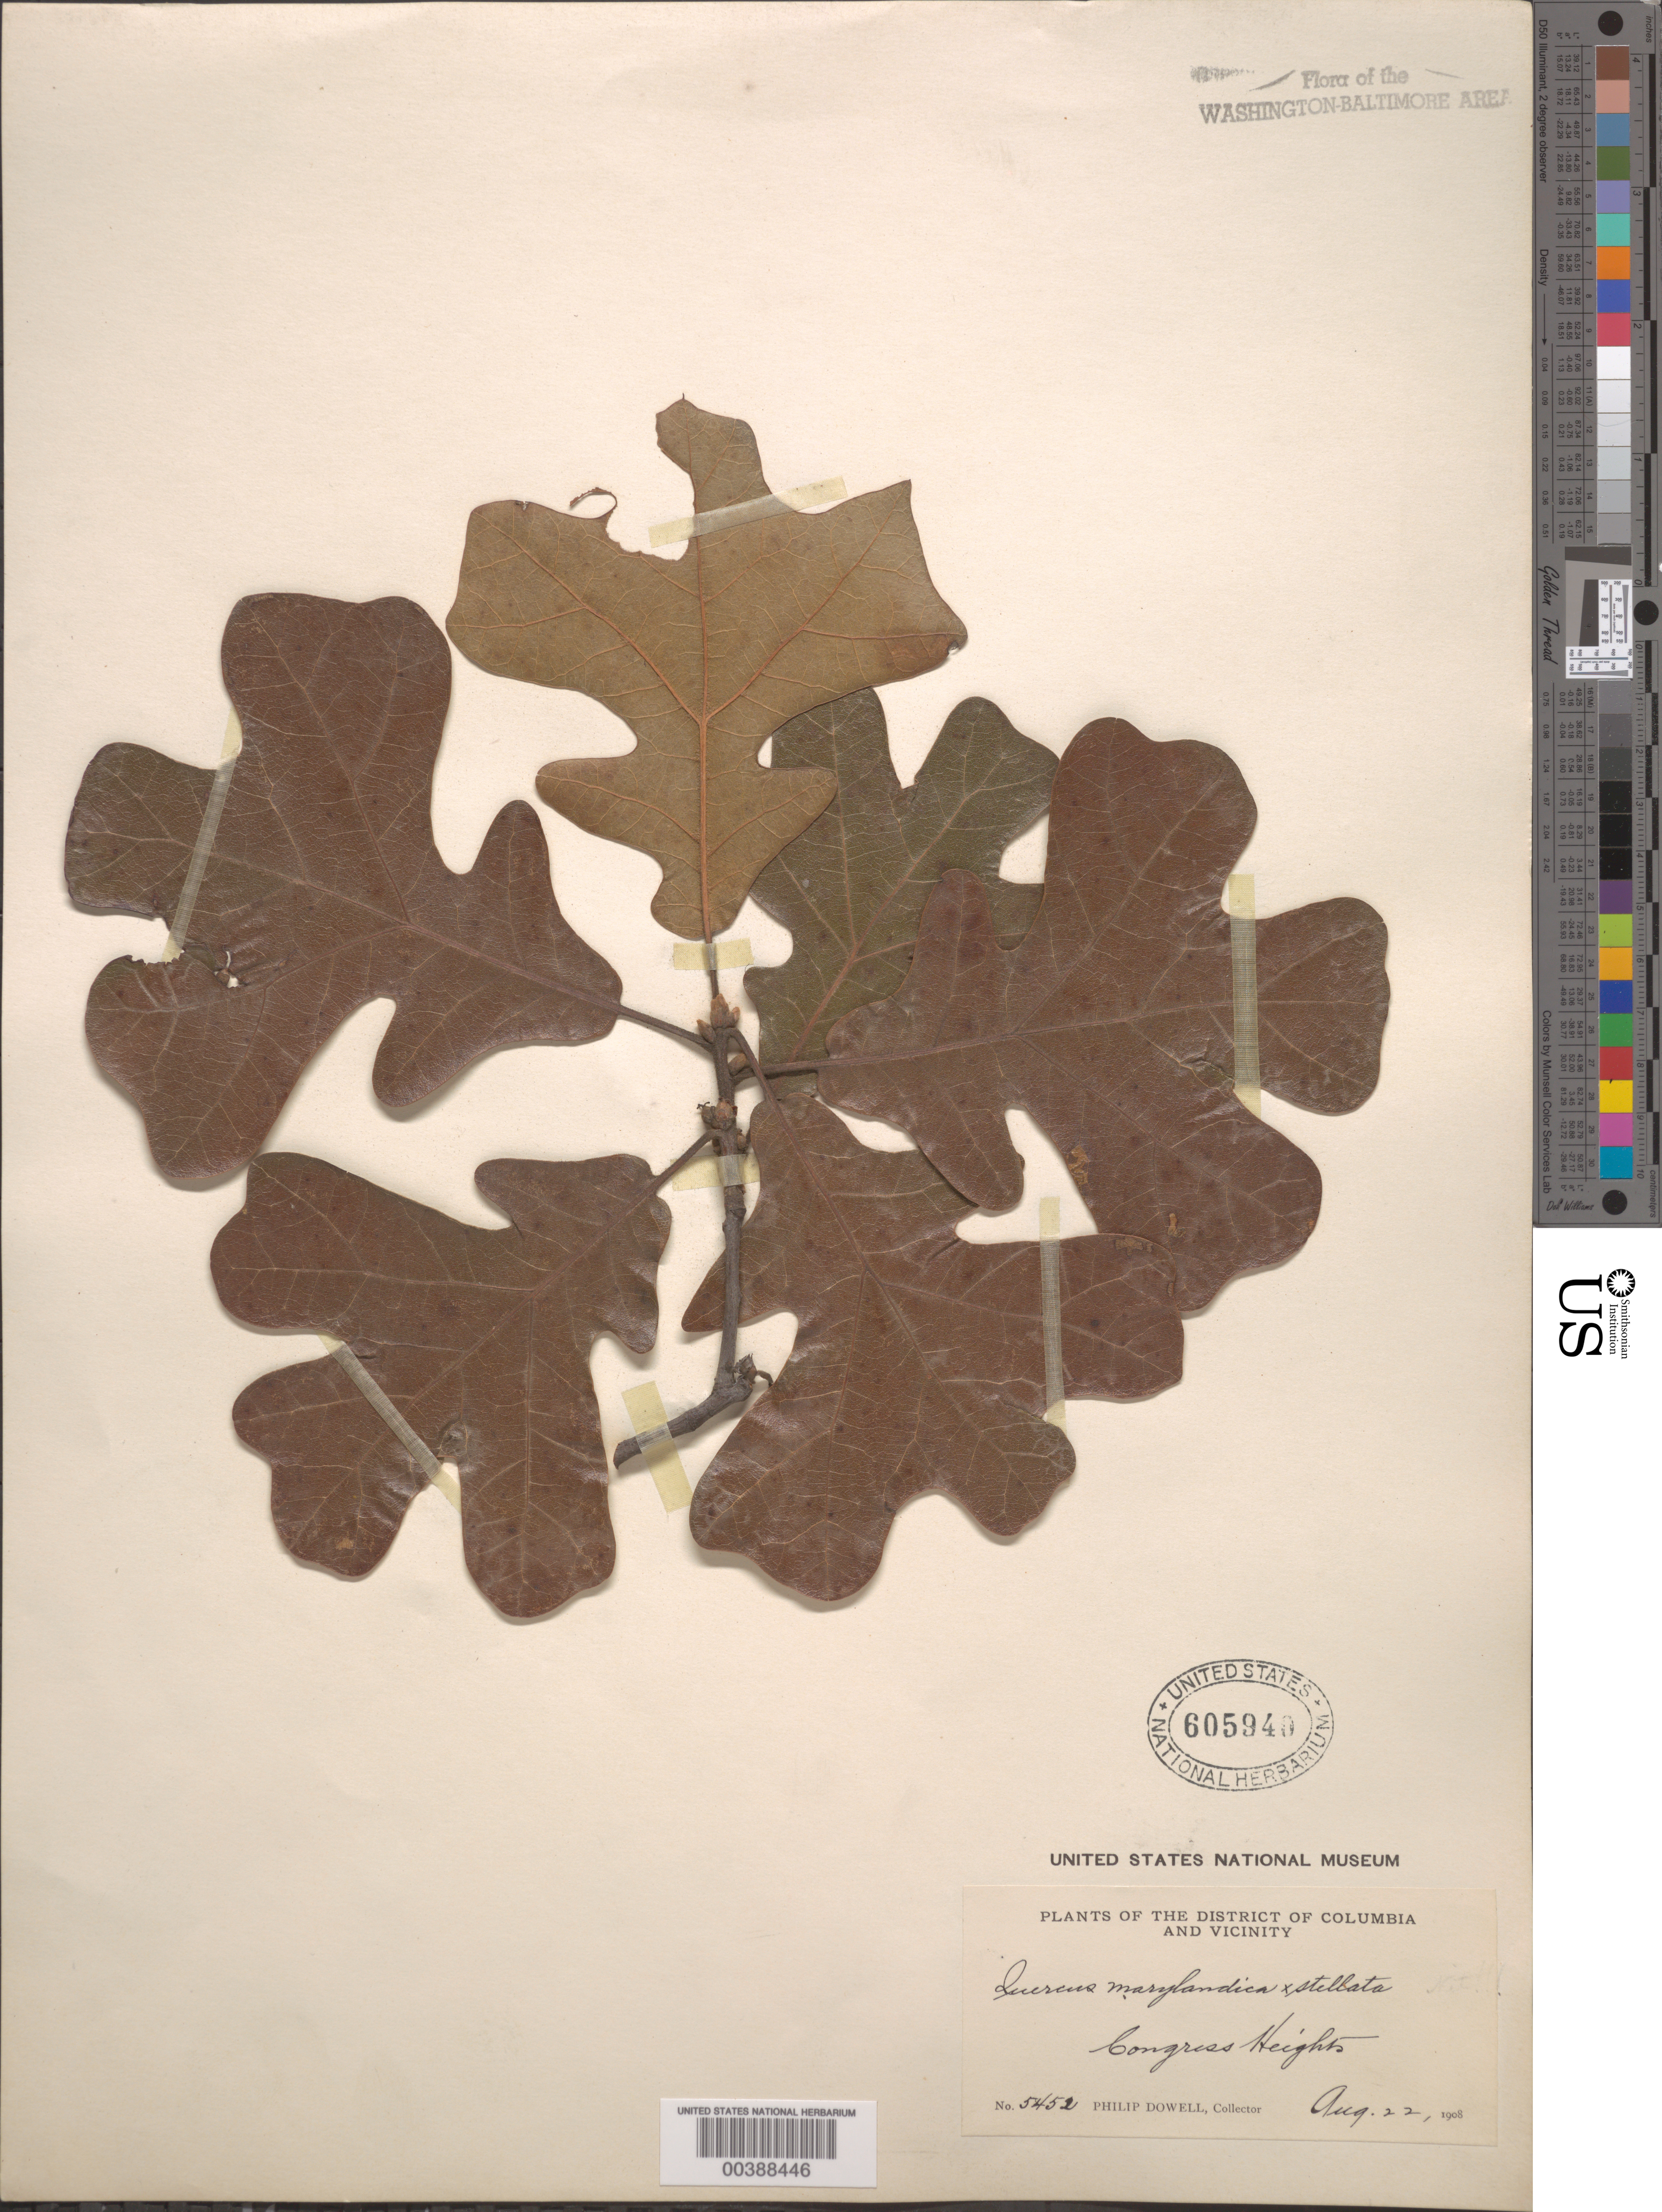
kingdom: Plantae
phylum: Tracheophyta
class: Magnoliopsida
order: Fagales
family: Fagaceae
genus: Quercus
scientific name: Quercus marilandica x Q. stellata Wangenh.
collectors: P. Dowell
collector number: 5452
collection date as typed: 22 Aug 1908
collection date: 1908-08-22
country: United States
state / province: District of Columbia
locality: Congress Heights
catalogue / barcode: US 605940